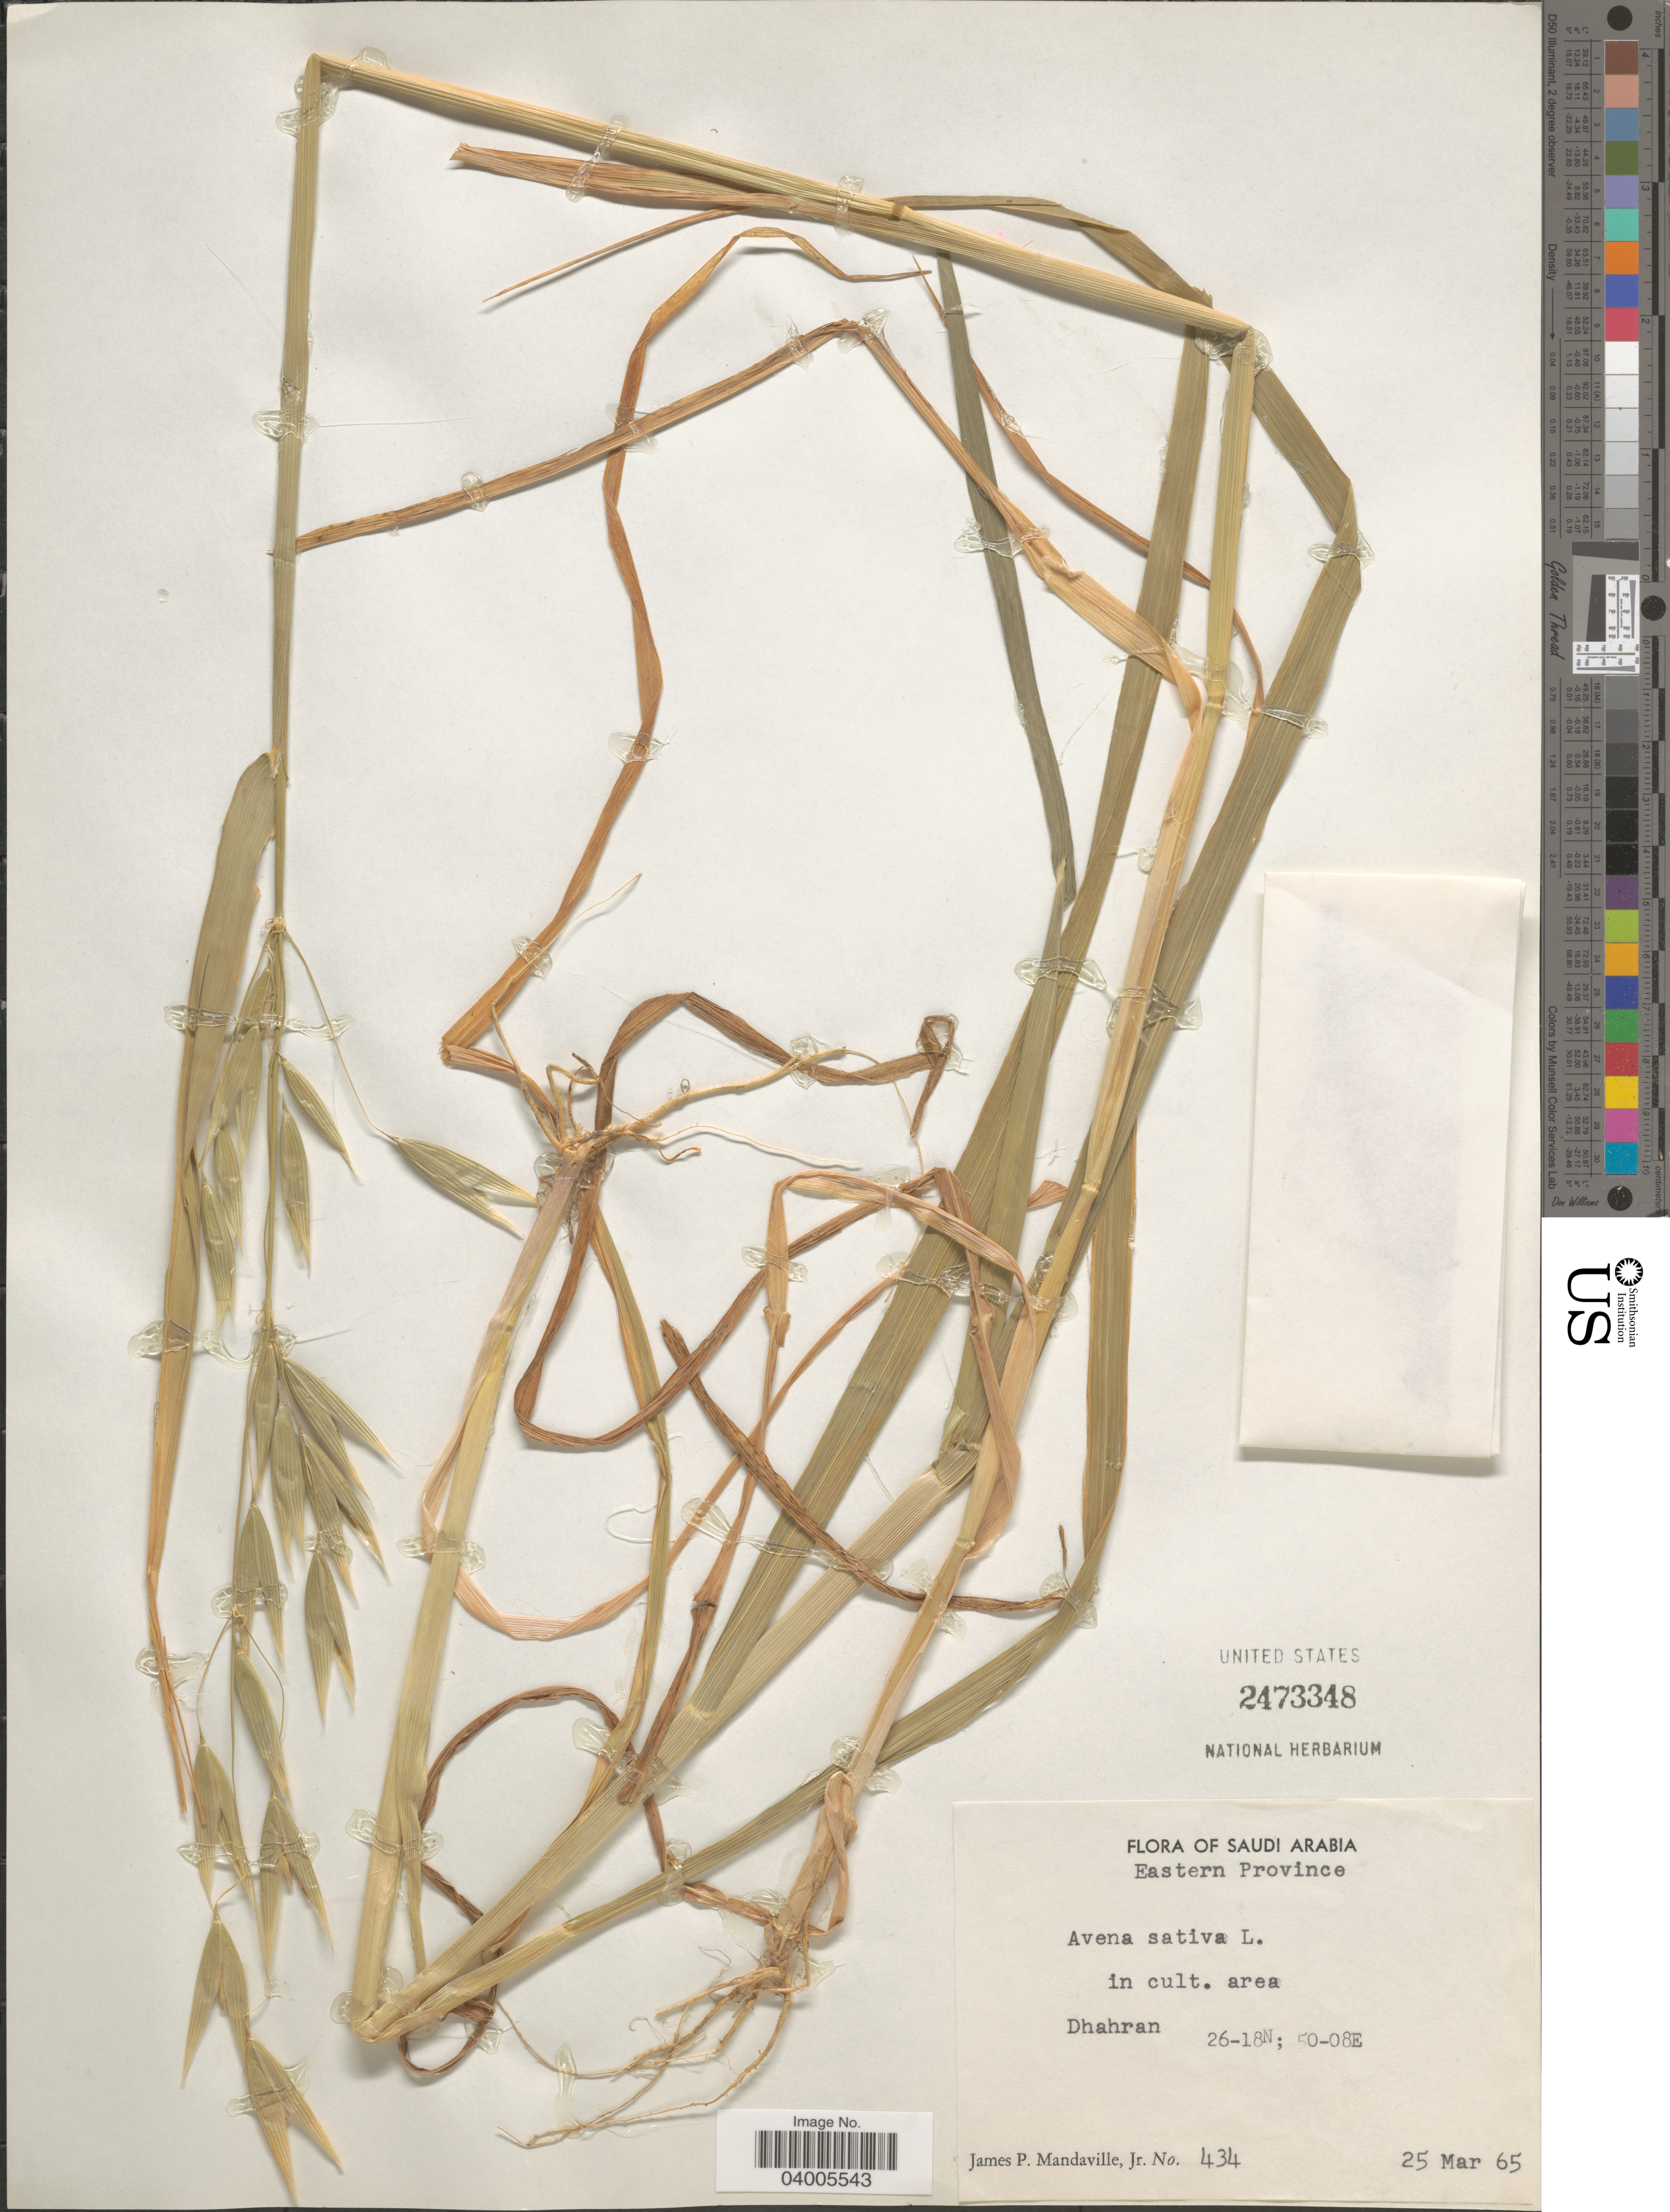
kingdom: Plantae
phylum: Tracheophyta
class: Liliopsida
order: Poales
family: Poaceae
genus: Avena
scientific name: Avena sativa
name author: L.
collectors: J. Mandaville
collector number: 434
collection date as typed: Transcribed d/m/y: 25/3/65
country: Saudi Arabia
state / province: Ash Sharqiyah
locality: Eastern Province. In cult. area. Dhahran.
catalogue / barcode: US 2473348